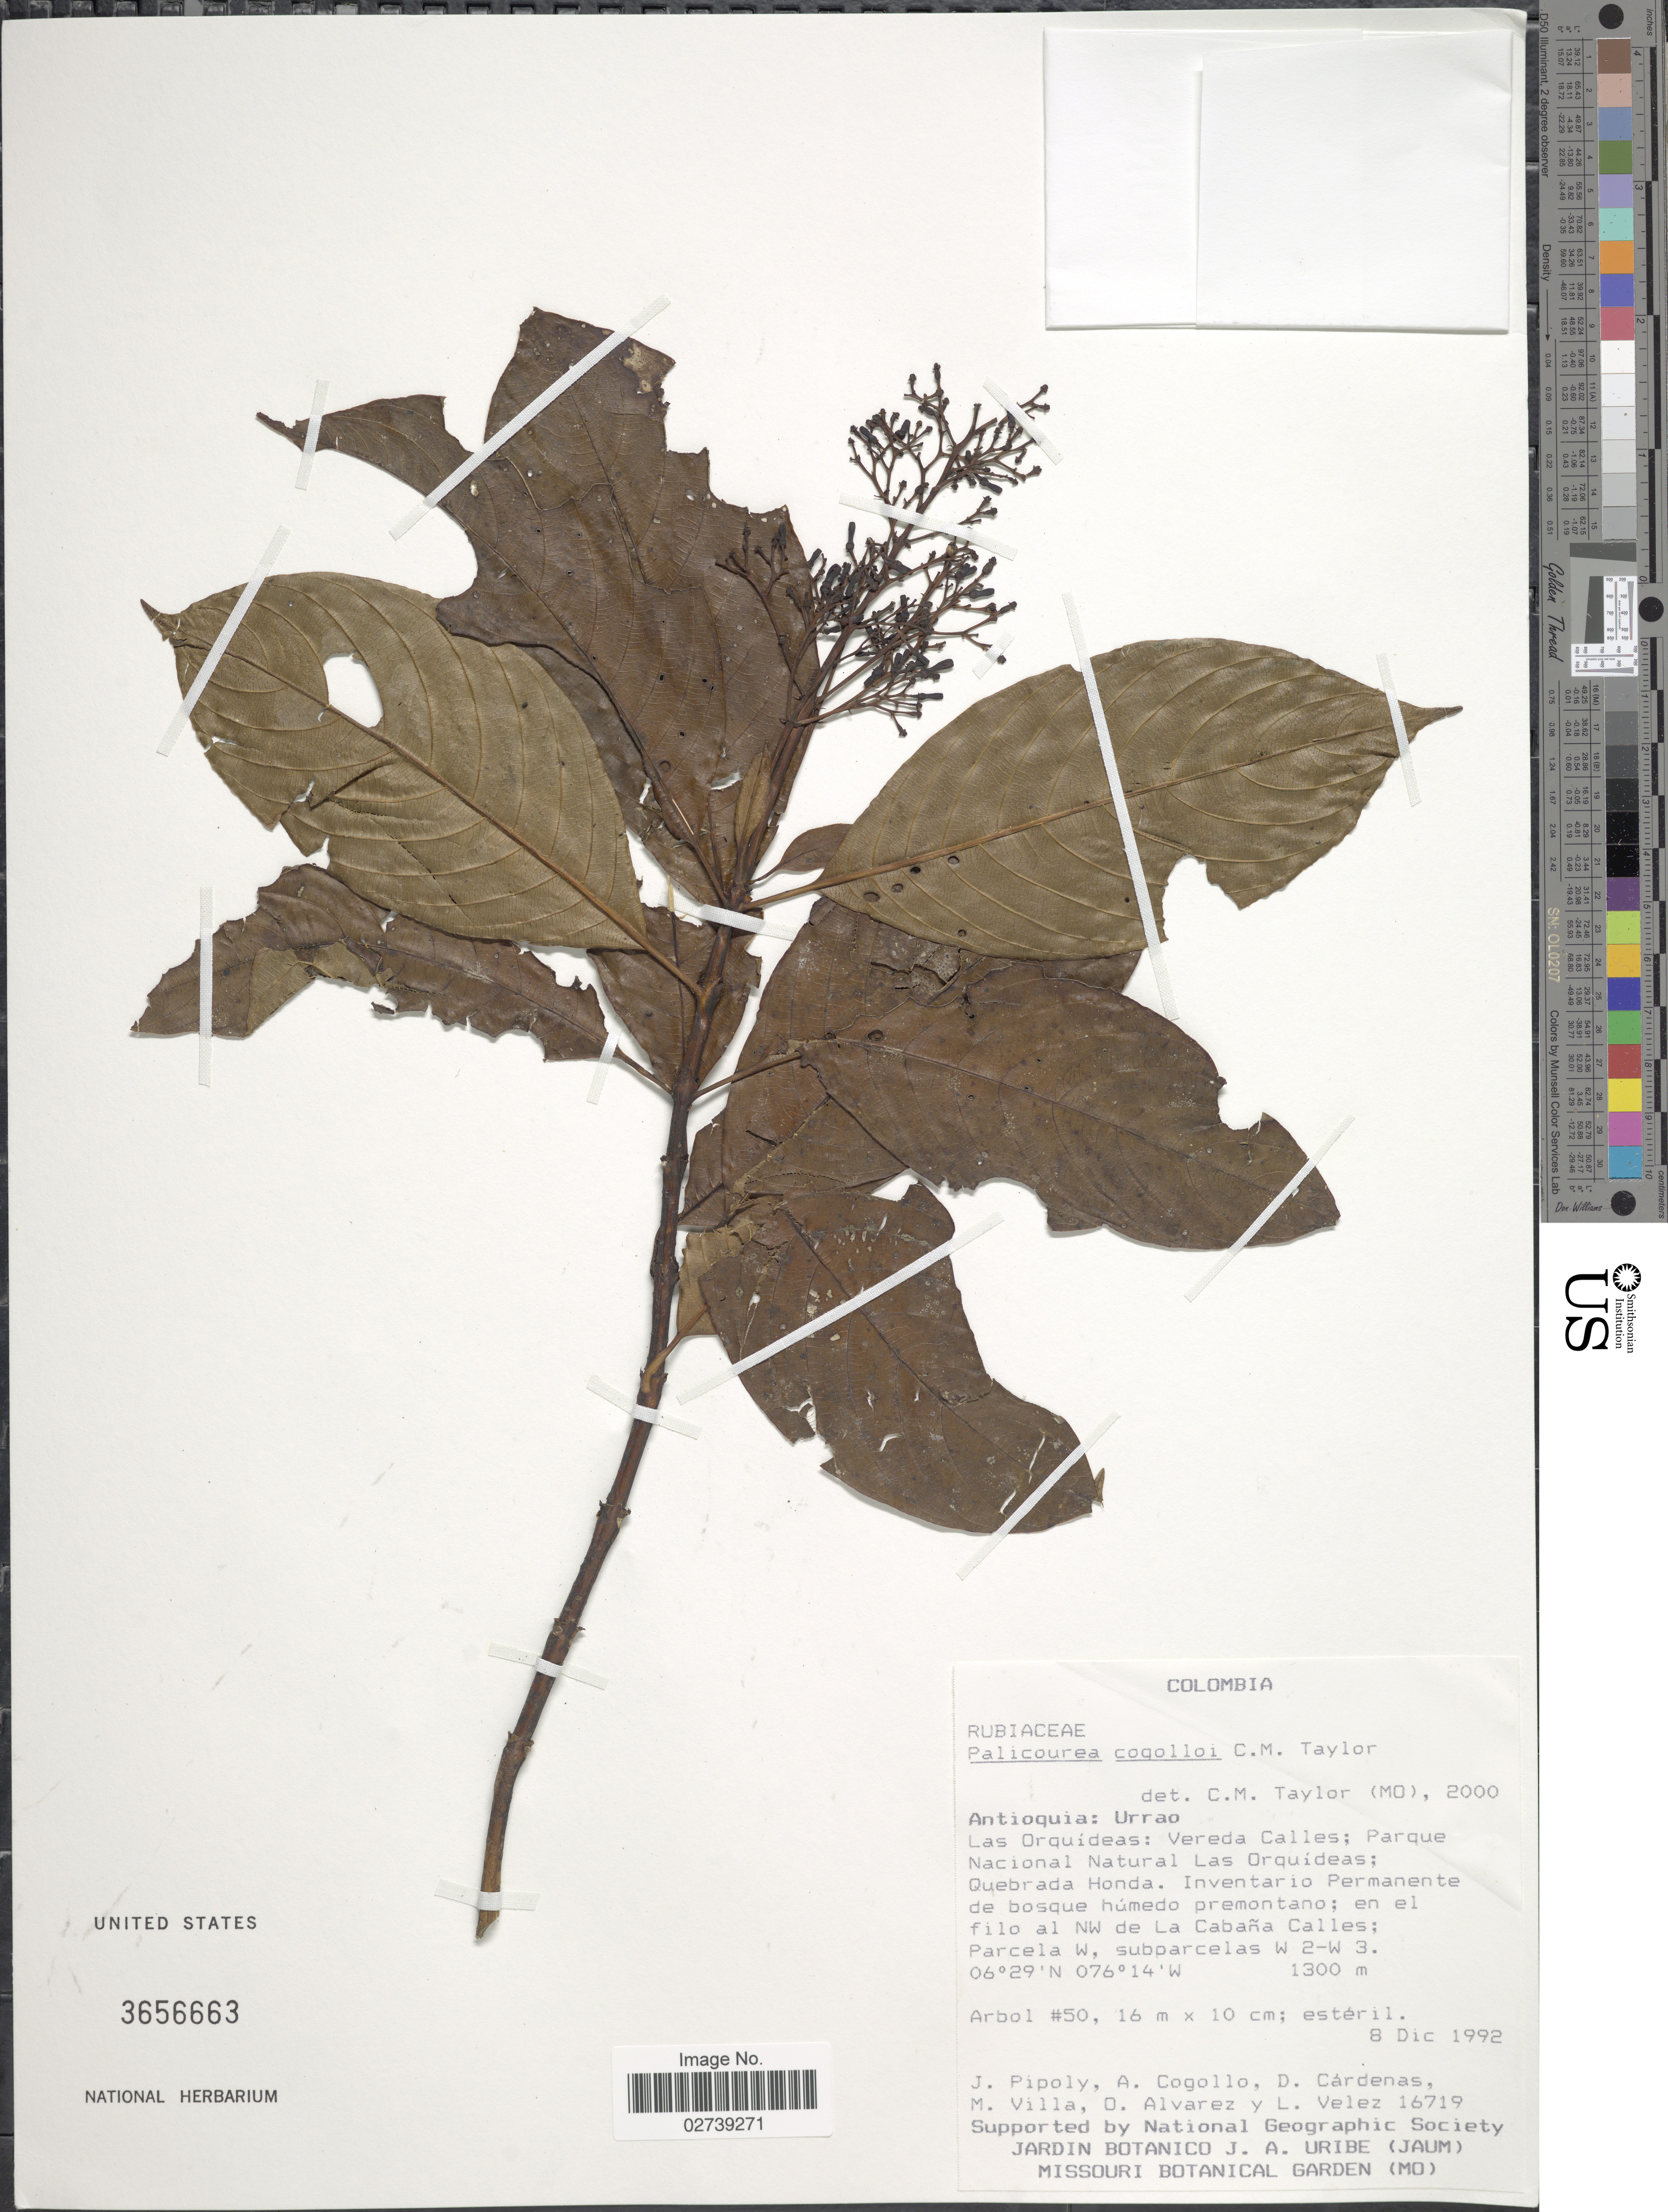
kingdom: Plantae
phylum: Tracheophyta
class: Magnoliopsida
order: Gentianales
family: Rubiaceae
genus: Palicourea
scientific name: Palicourea cogolloi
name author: C.M. Taylor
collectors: J. J. Pipoly, A. Cogollo, D. Cárdenas, M. Villa & et al.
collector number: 16719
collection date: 1992-12-08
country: Colombia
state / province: Antioquia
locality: Urrao. Las Orquideas: Vereda Calles; Parque Nacional Natural Las Orquideas; Quebrada Honda.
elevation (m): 1300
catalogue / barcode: US 3656663